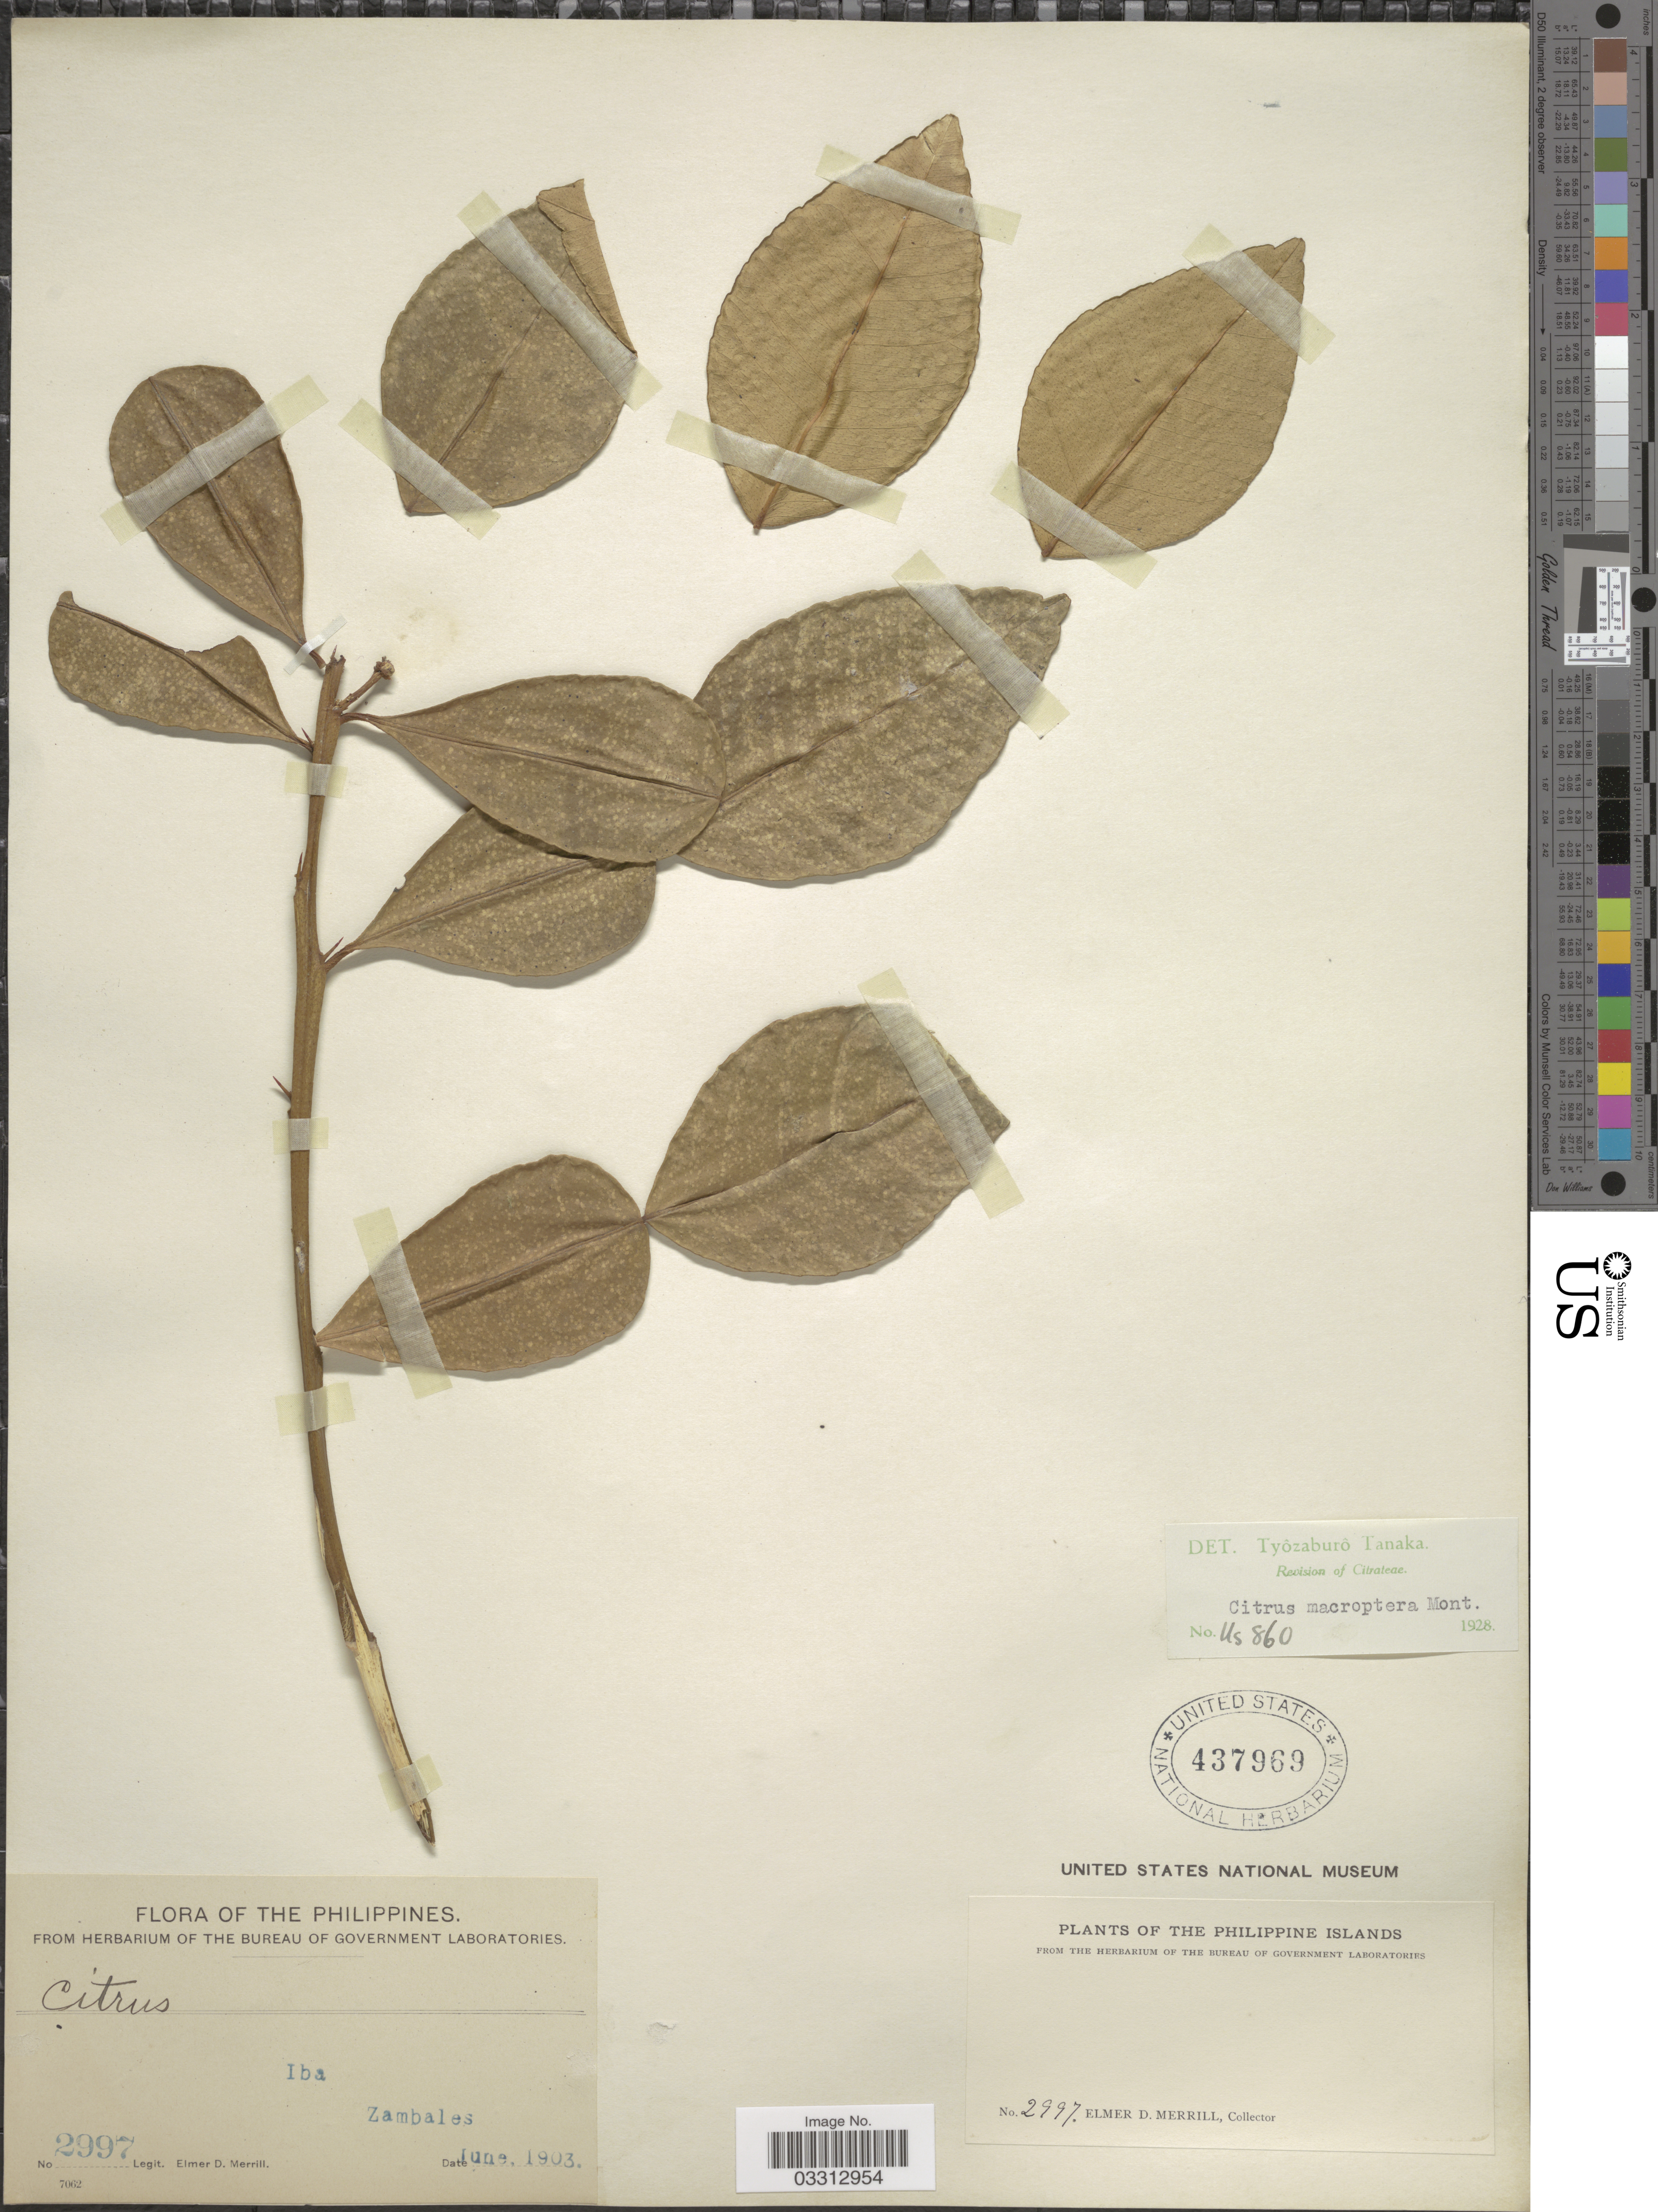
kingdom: Plantae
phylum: Tracheophyta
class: Magnoliopsida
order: Sapindales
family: Rutaceae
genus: Citrus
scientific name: Citrus macroptera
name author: Montrouz.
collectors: E. D. Merrill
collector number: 2997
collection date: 1903-06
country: Philippines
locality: Iba. Zambales.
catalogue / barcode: US 437969